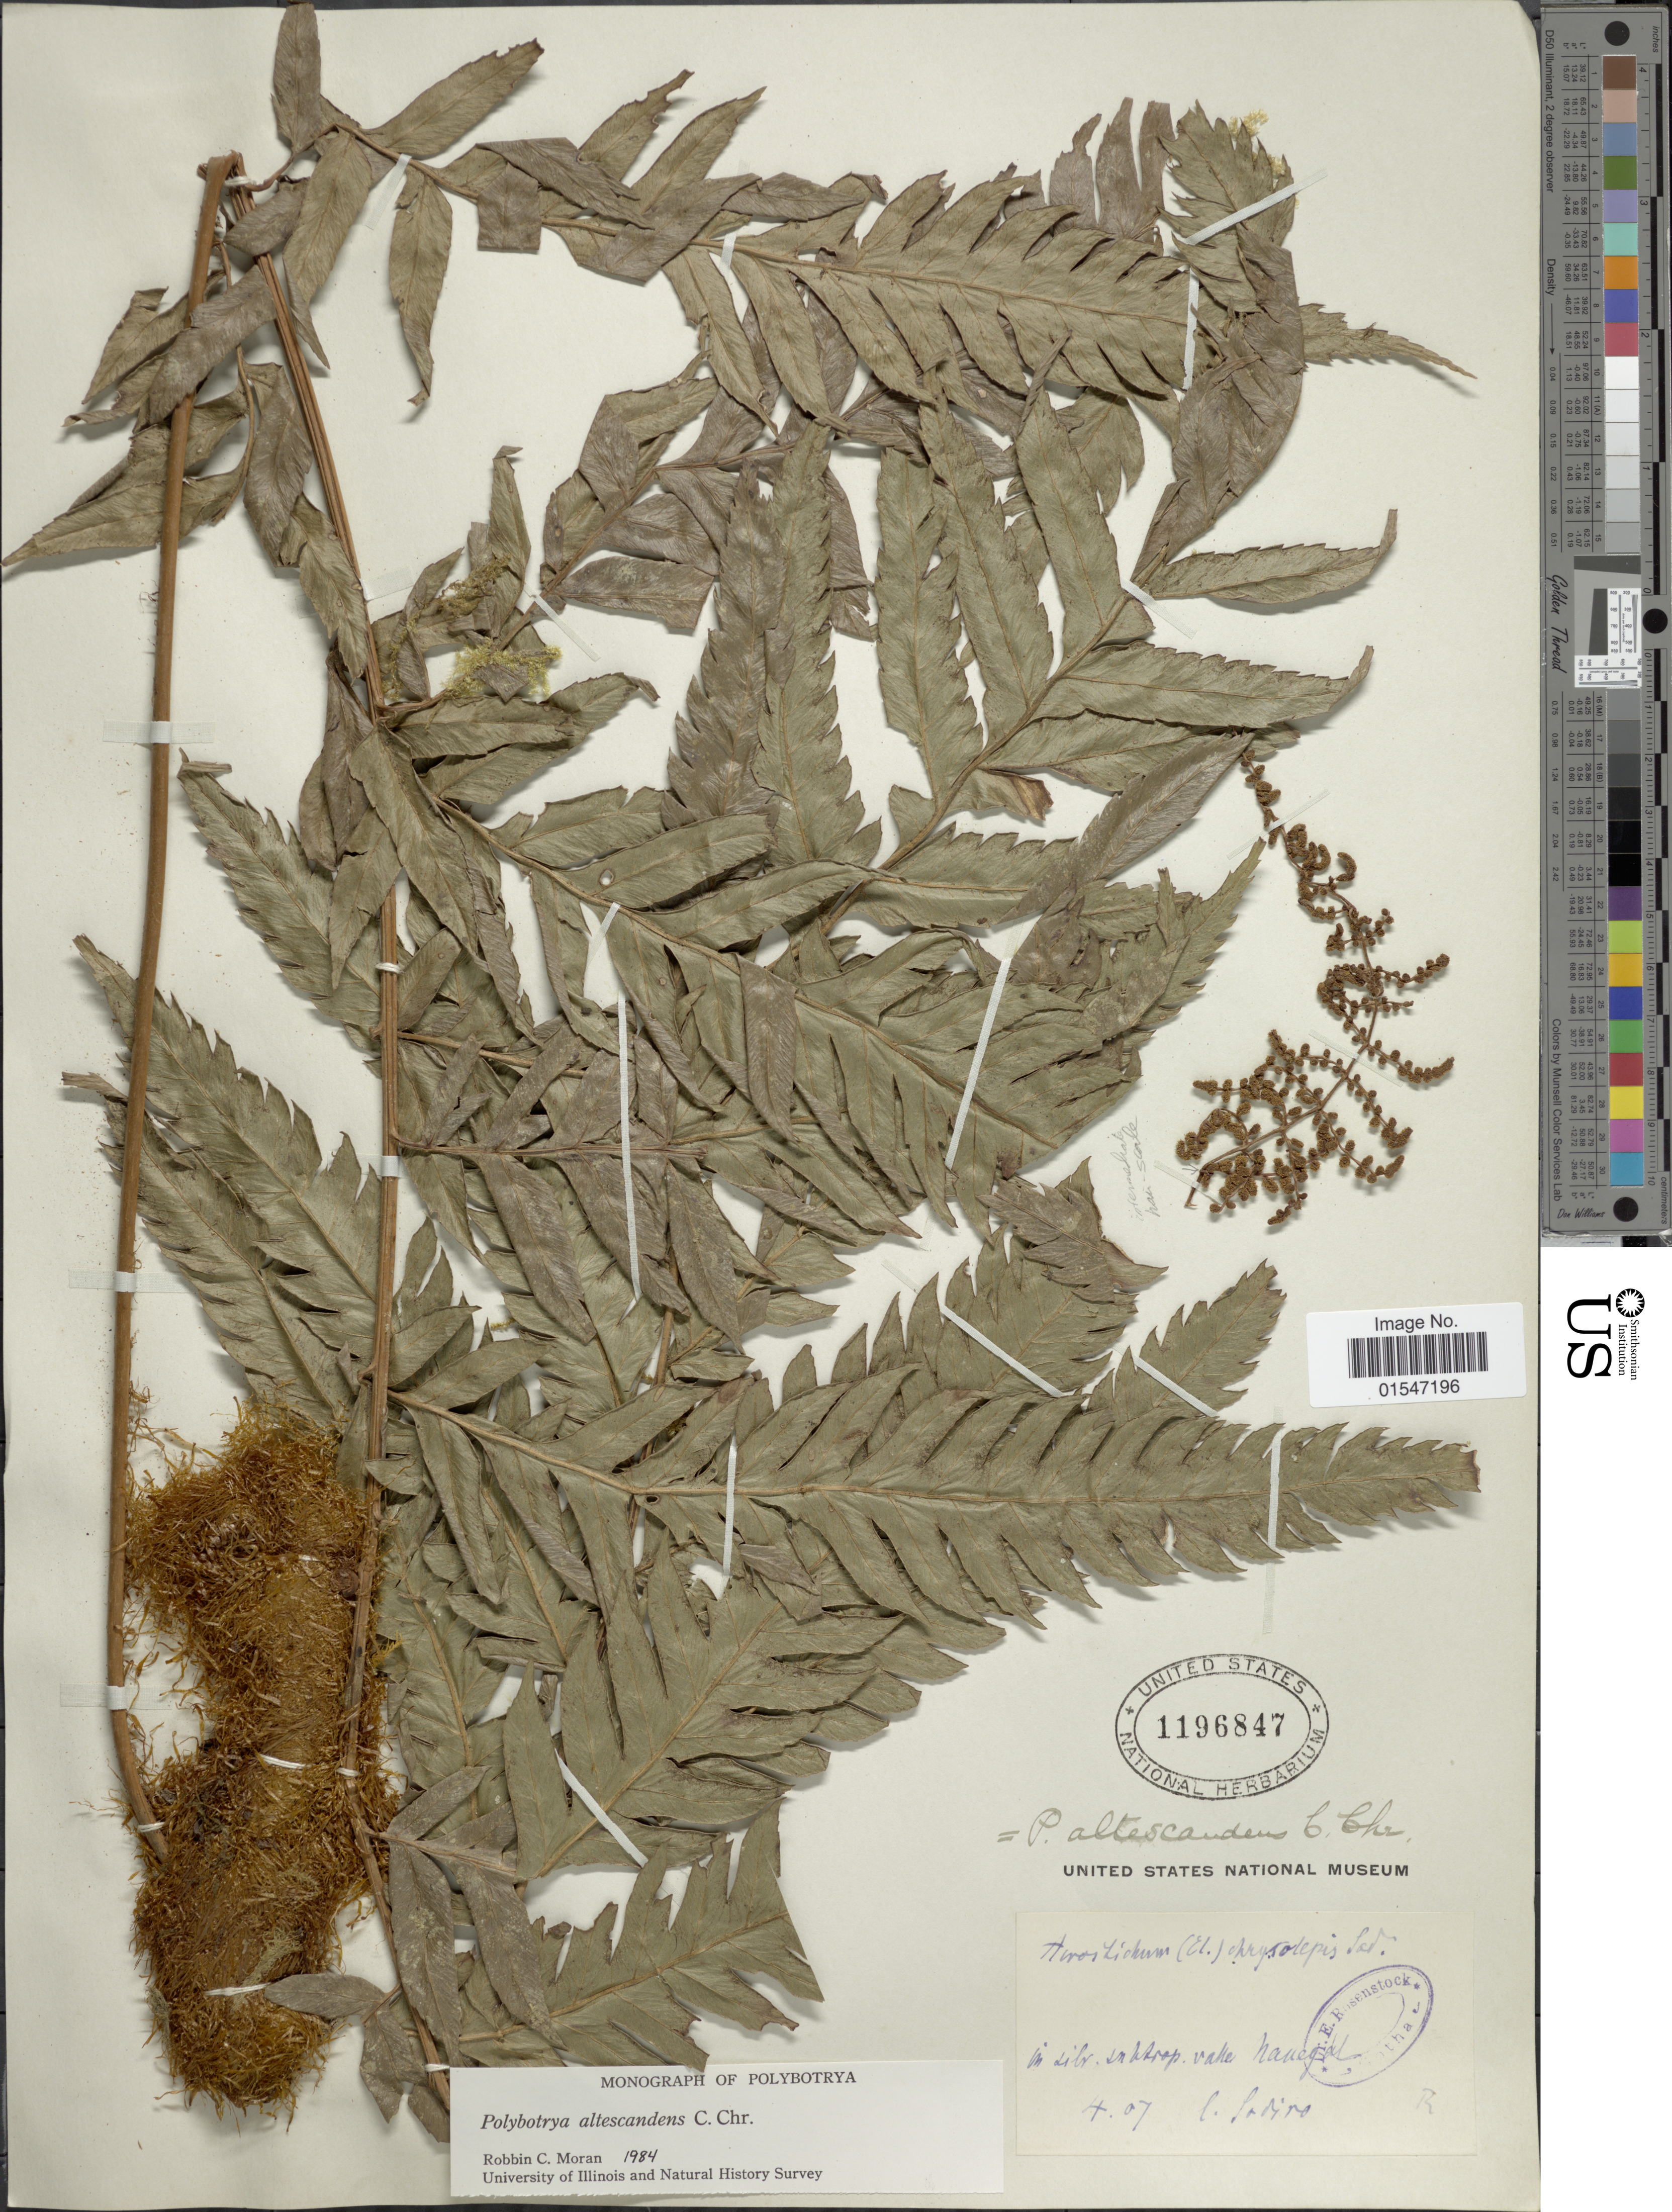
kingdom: Plantae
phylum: Tracheophyta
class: Polypodiopsida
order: Polypodiales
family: Dryopteridaceae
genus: Polybotrya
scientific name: Polybotrya altescandens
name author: C. Chr.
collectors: Sodiro, --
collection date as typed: Transcribed d/m/y: /4/7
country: Ecuador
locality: In silv. subtrop. valle Nanegal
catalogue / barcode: US 1196847